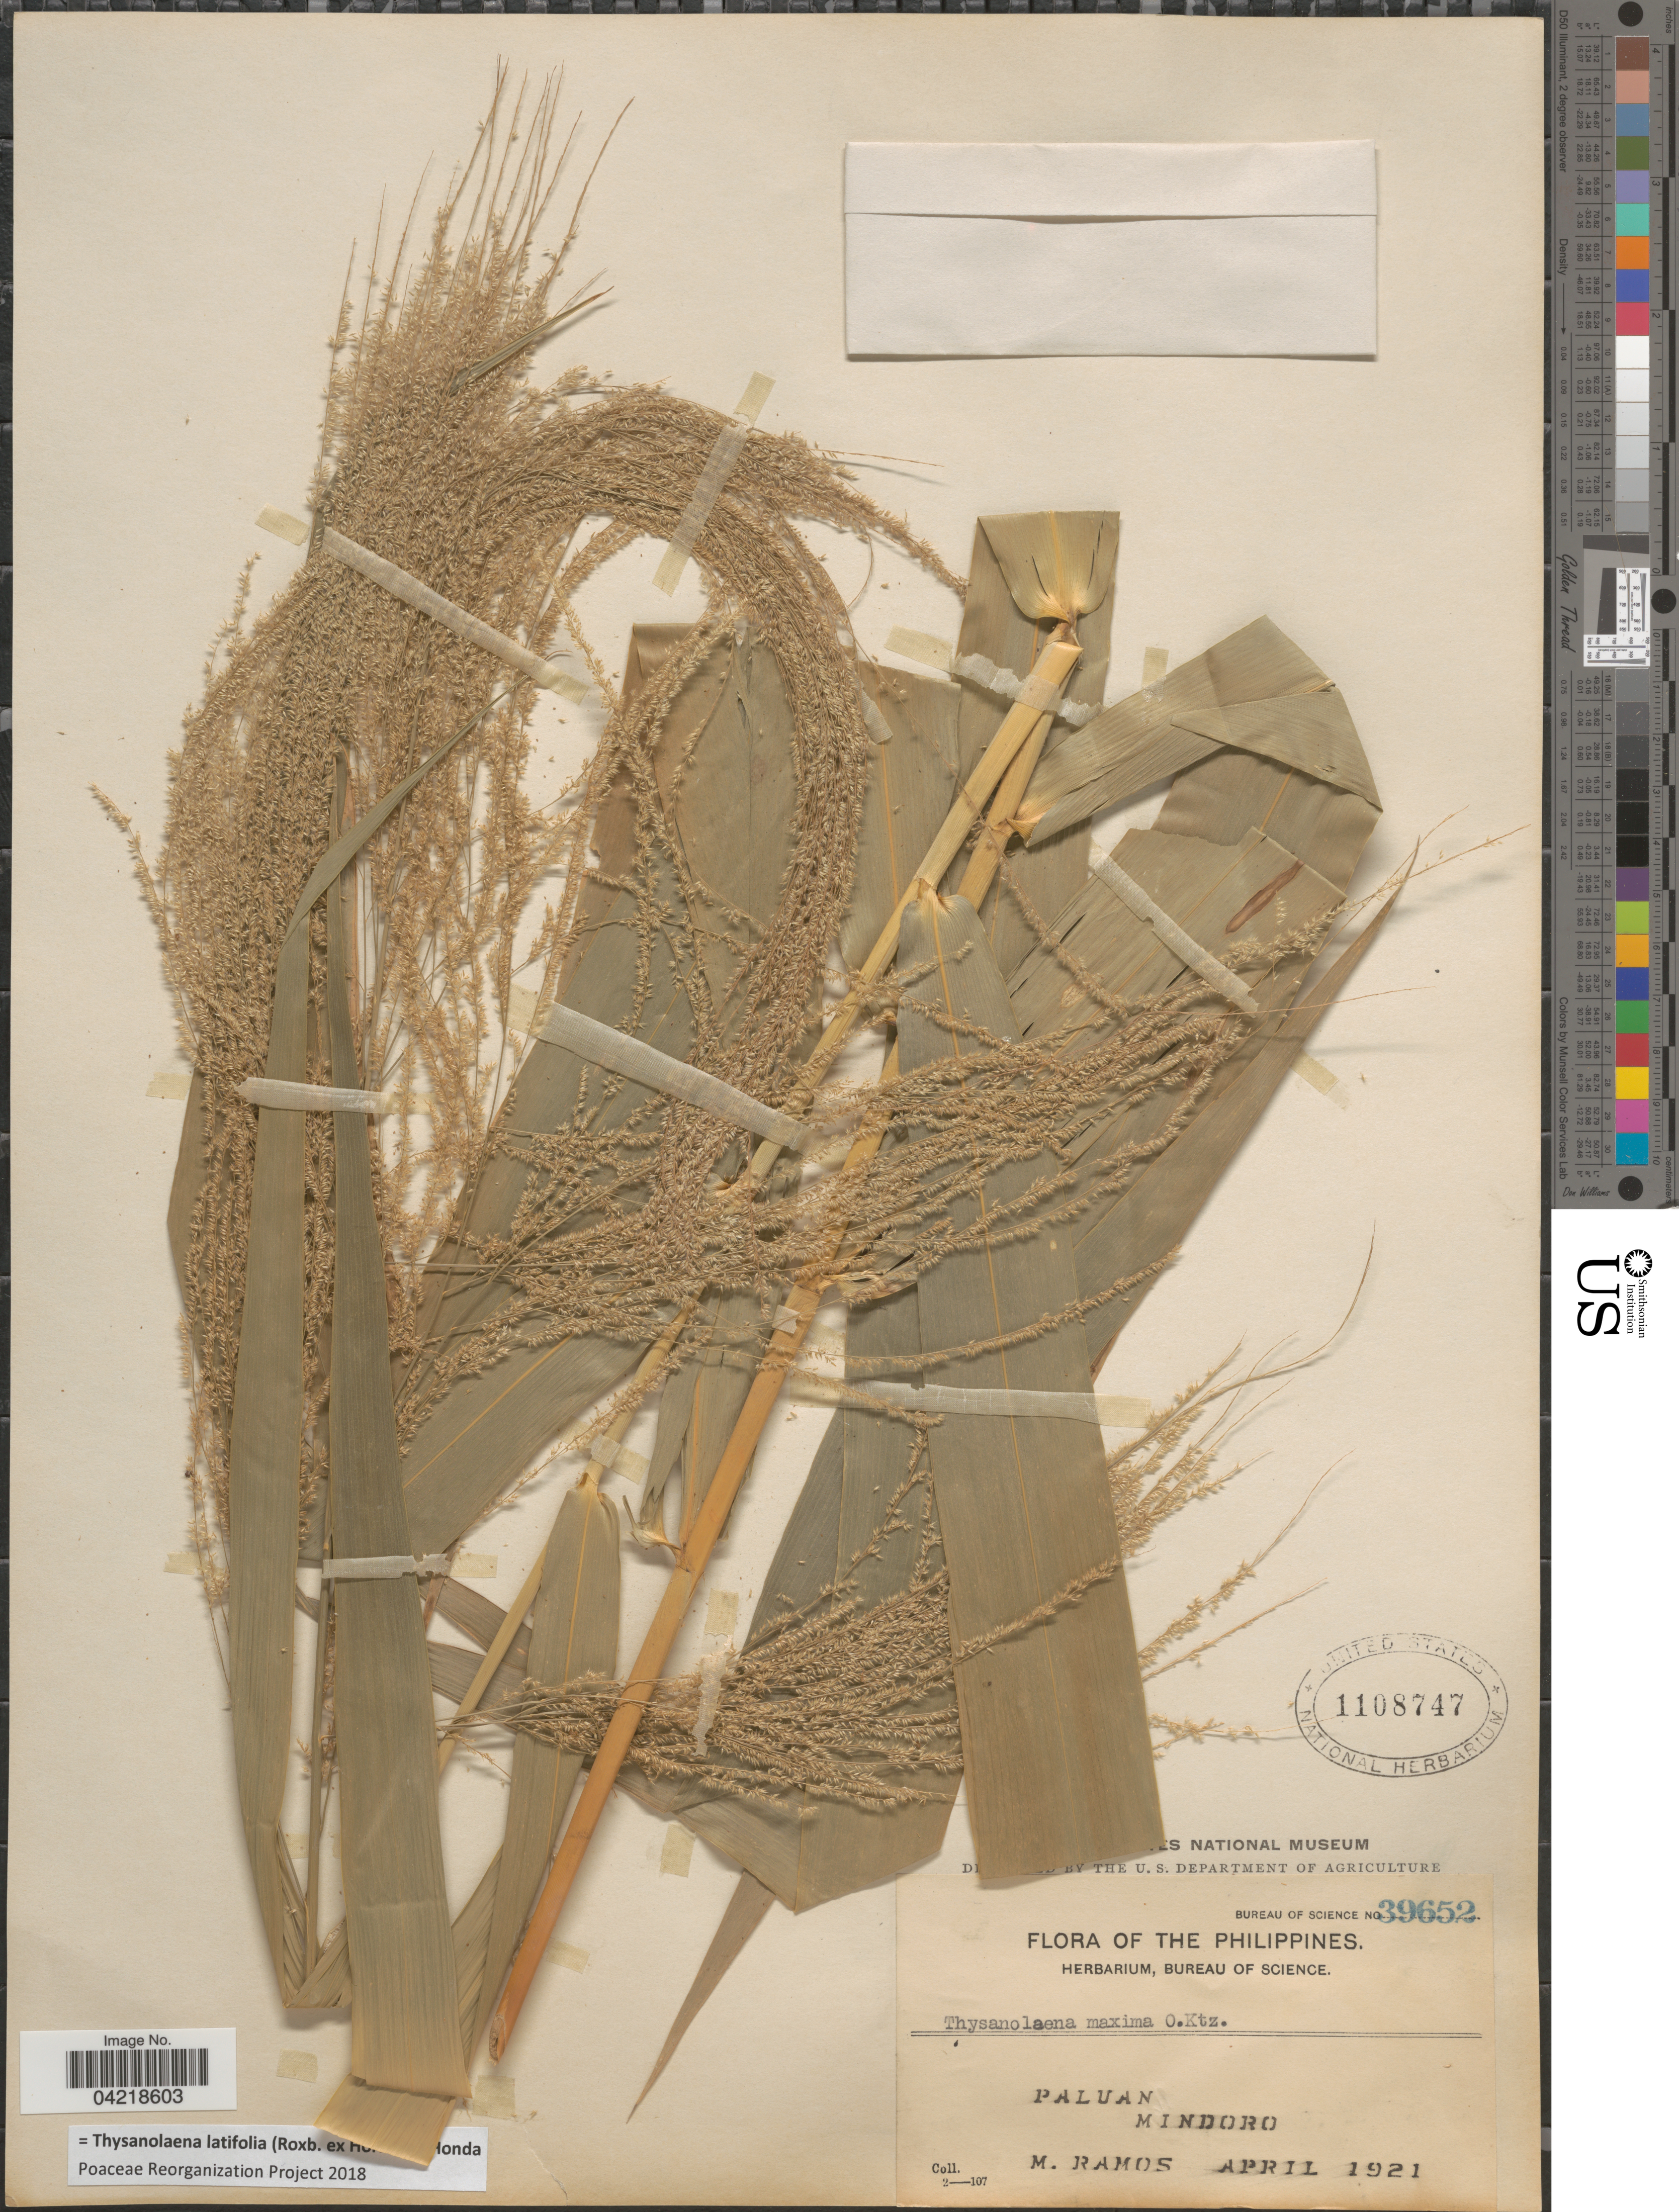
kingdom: Plantae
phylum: Tracheophyta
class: Liliopsida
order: Poales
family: Poaceae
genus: Thysanolaena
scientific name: Thysanolaena latifolia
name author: (Roxb. ex Hornem.) Honda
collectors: M. Ramos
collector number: Bureau of Science 39652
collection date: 1921-04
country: Philippines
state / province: Mimaropa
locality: Paluan. Mindoro.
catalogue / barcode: US 1108747